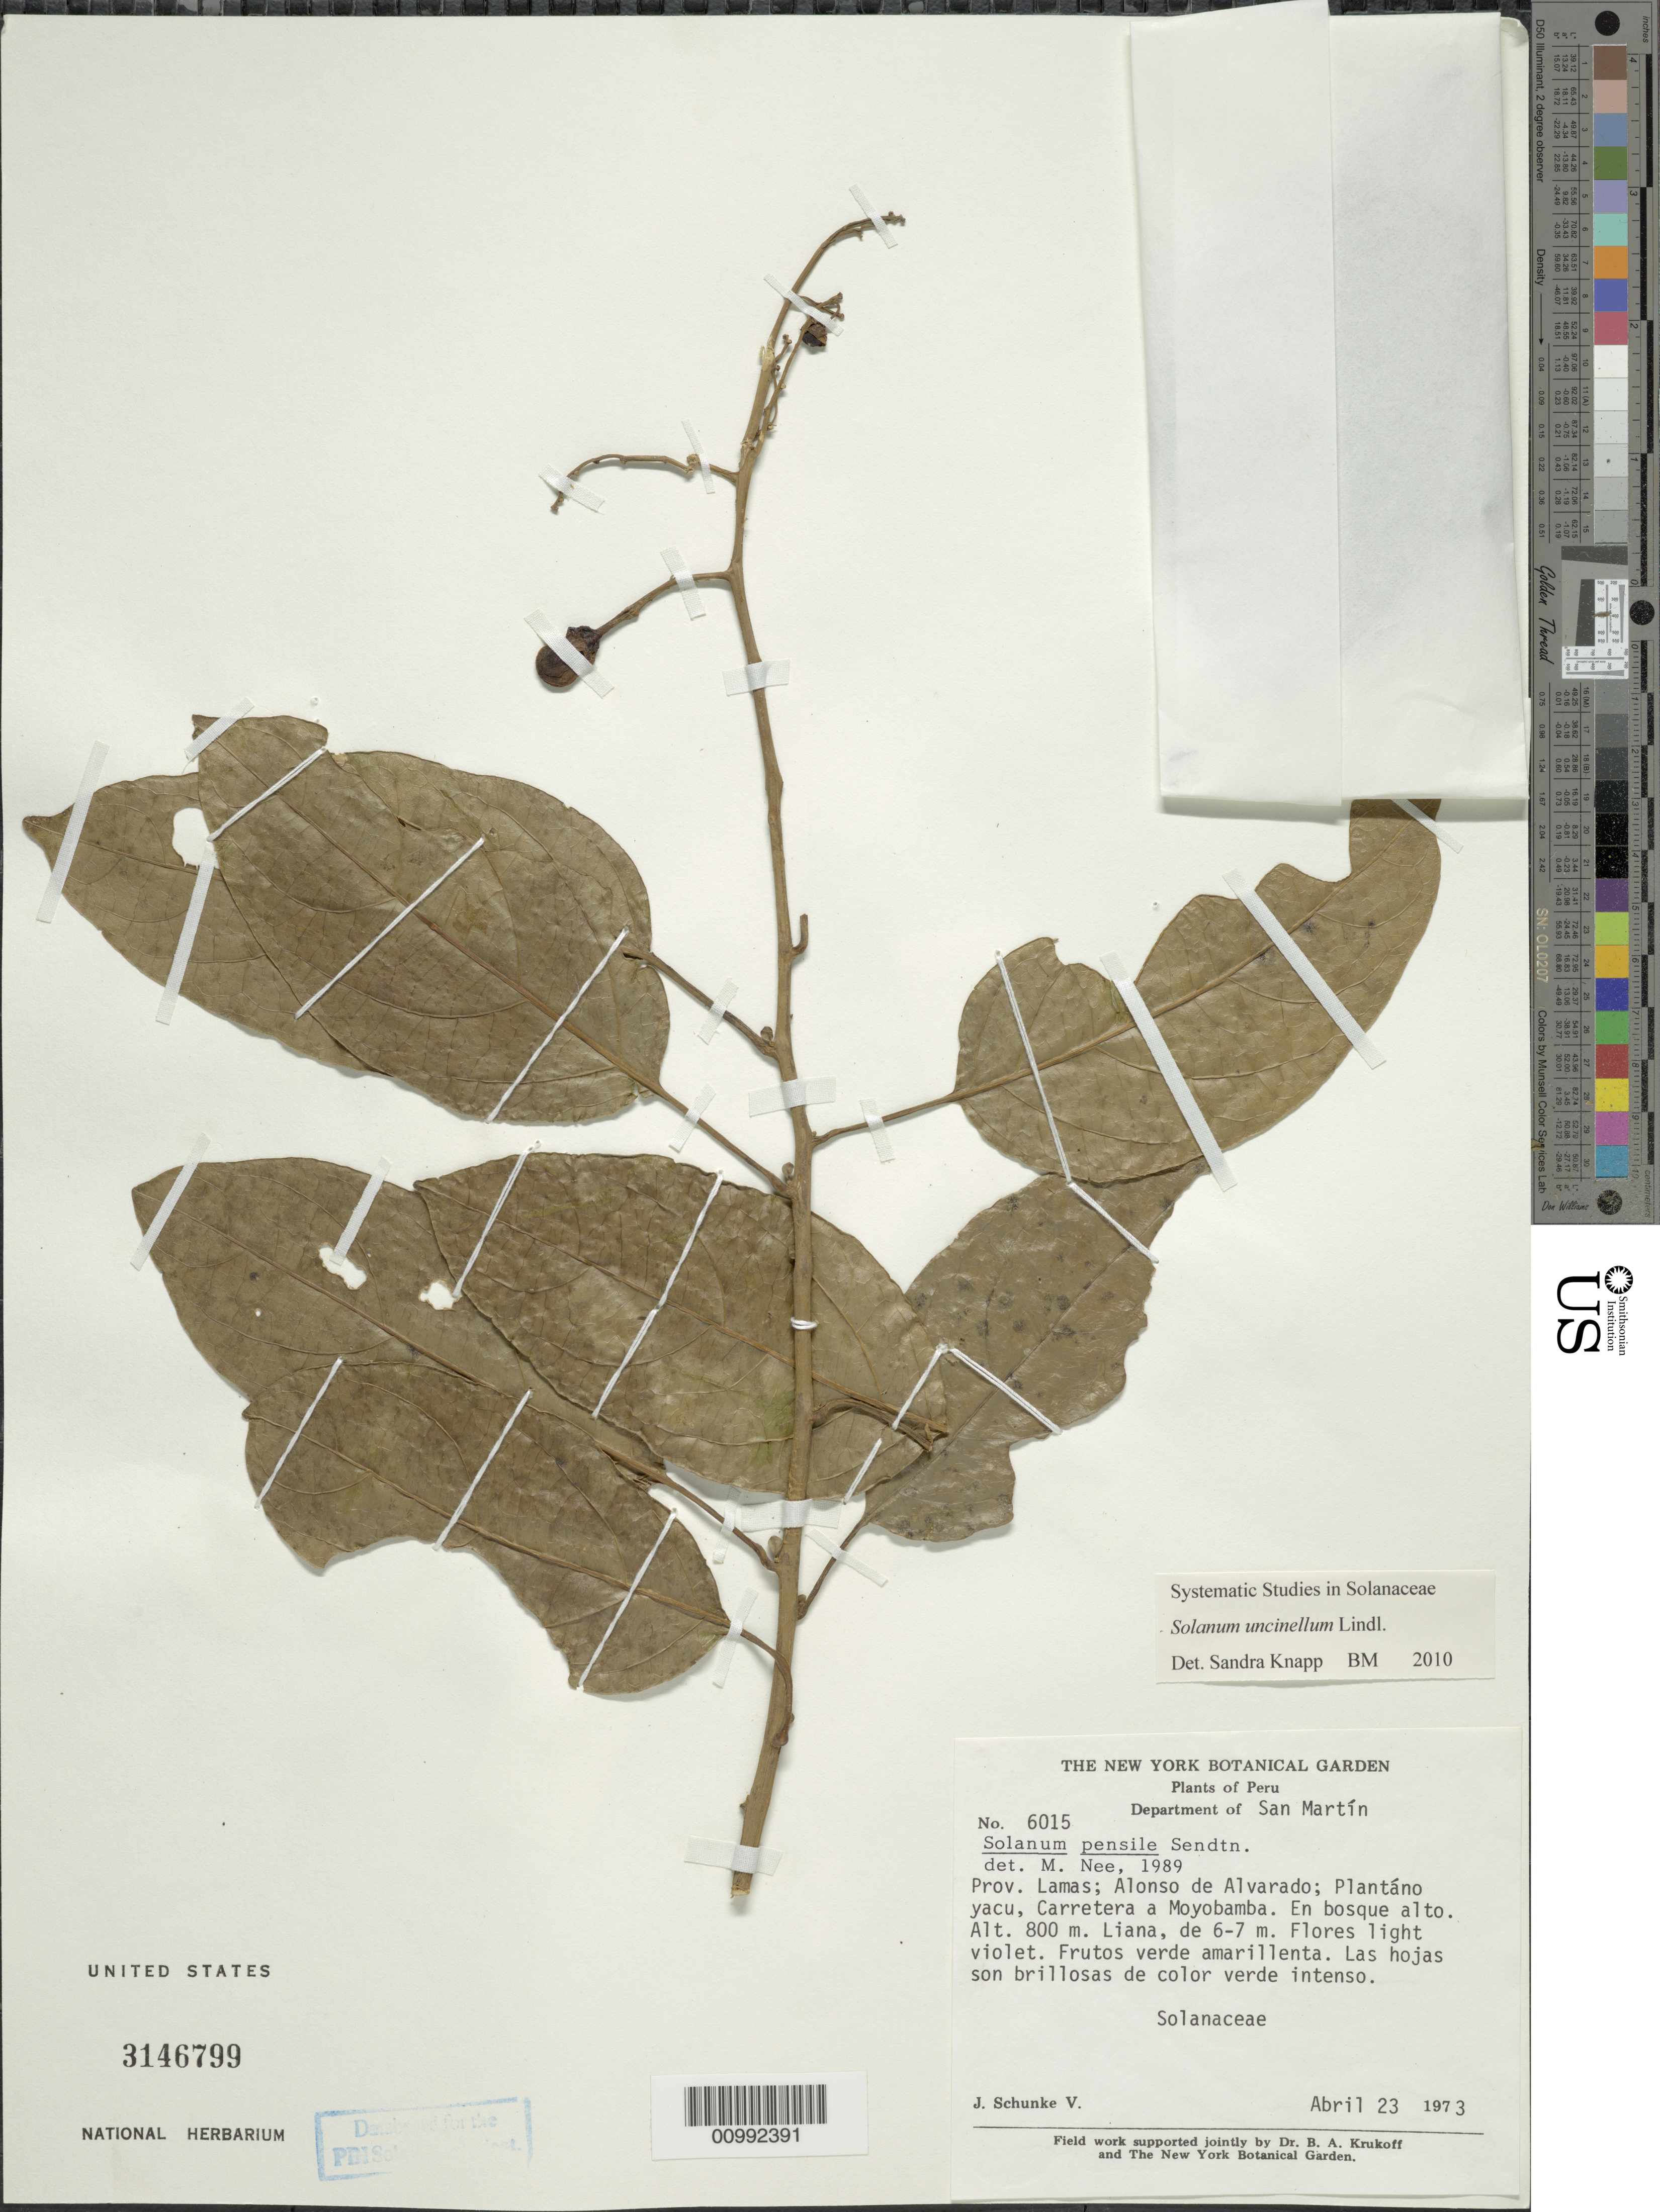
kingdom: Plantae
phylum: Tracheophyta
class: Magnoliopsida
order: Solanales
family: Solanaceae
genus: Solanum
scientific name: Solanum uncinellum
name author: Lindl.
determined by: Knapp, S. D.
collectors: J. Schunke Vigo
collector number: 6015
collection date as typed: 23 Apr 1973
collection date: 1973-04-23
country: Peru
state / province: San Martín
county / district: Lamas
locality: Plantano yacu, carretera a Moyabamba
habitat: bosque alto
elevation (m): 800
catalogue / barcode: US 3146799